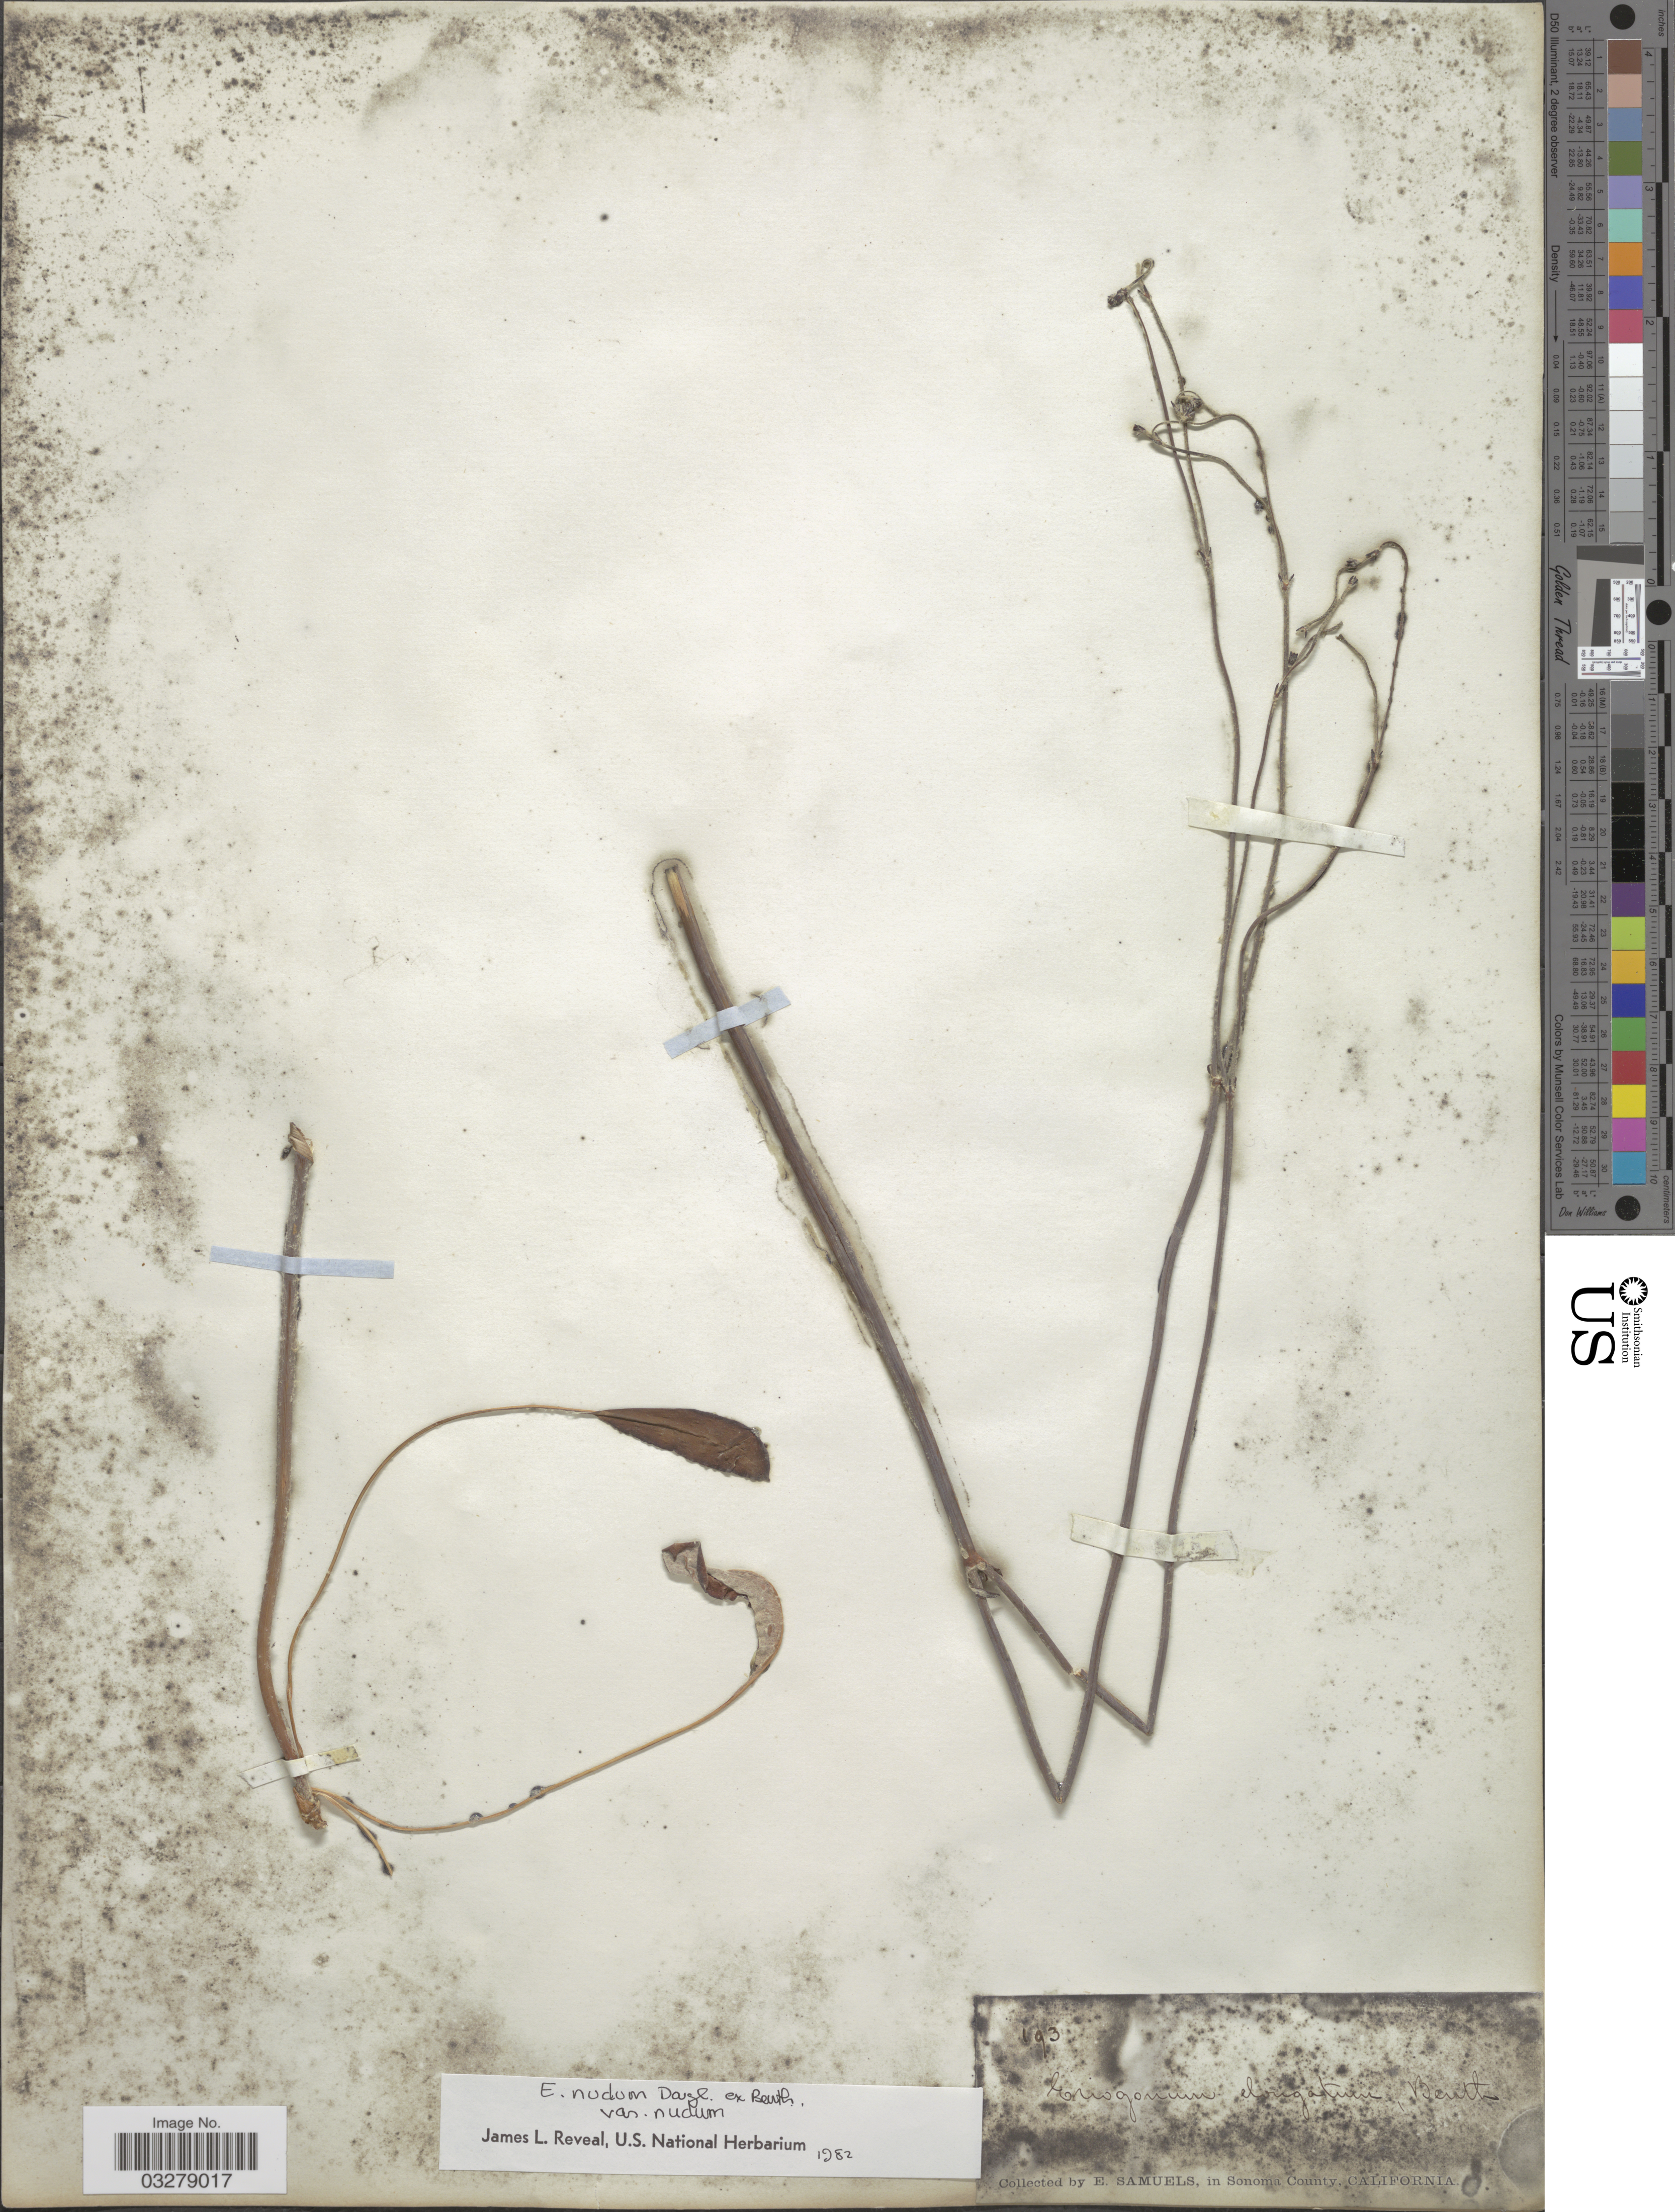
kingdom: Plantae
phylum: Tracheophyta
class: Magnoliopsida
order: Caryophyllales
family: Polygonaceae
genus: Eriogonum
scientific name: Eriogonum nudum var. nudum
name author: Douglas ex Benth.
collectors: E. Samuels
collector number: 193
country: United States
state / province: California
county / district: Sonoma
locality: Sonoma County.